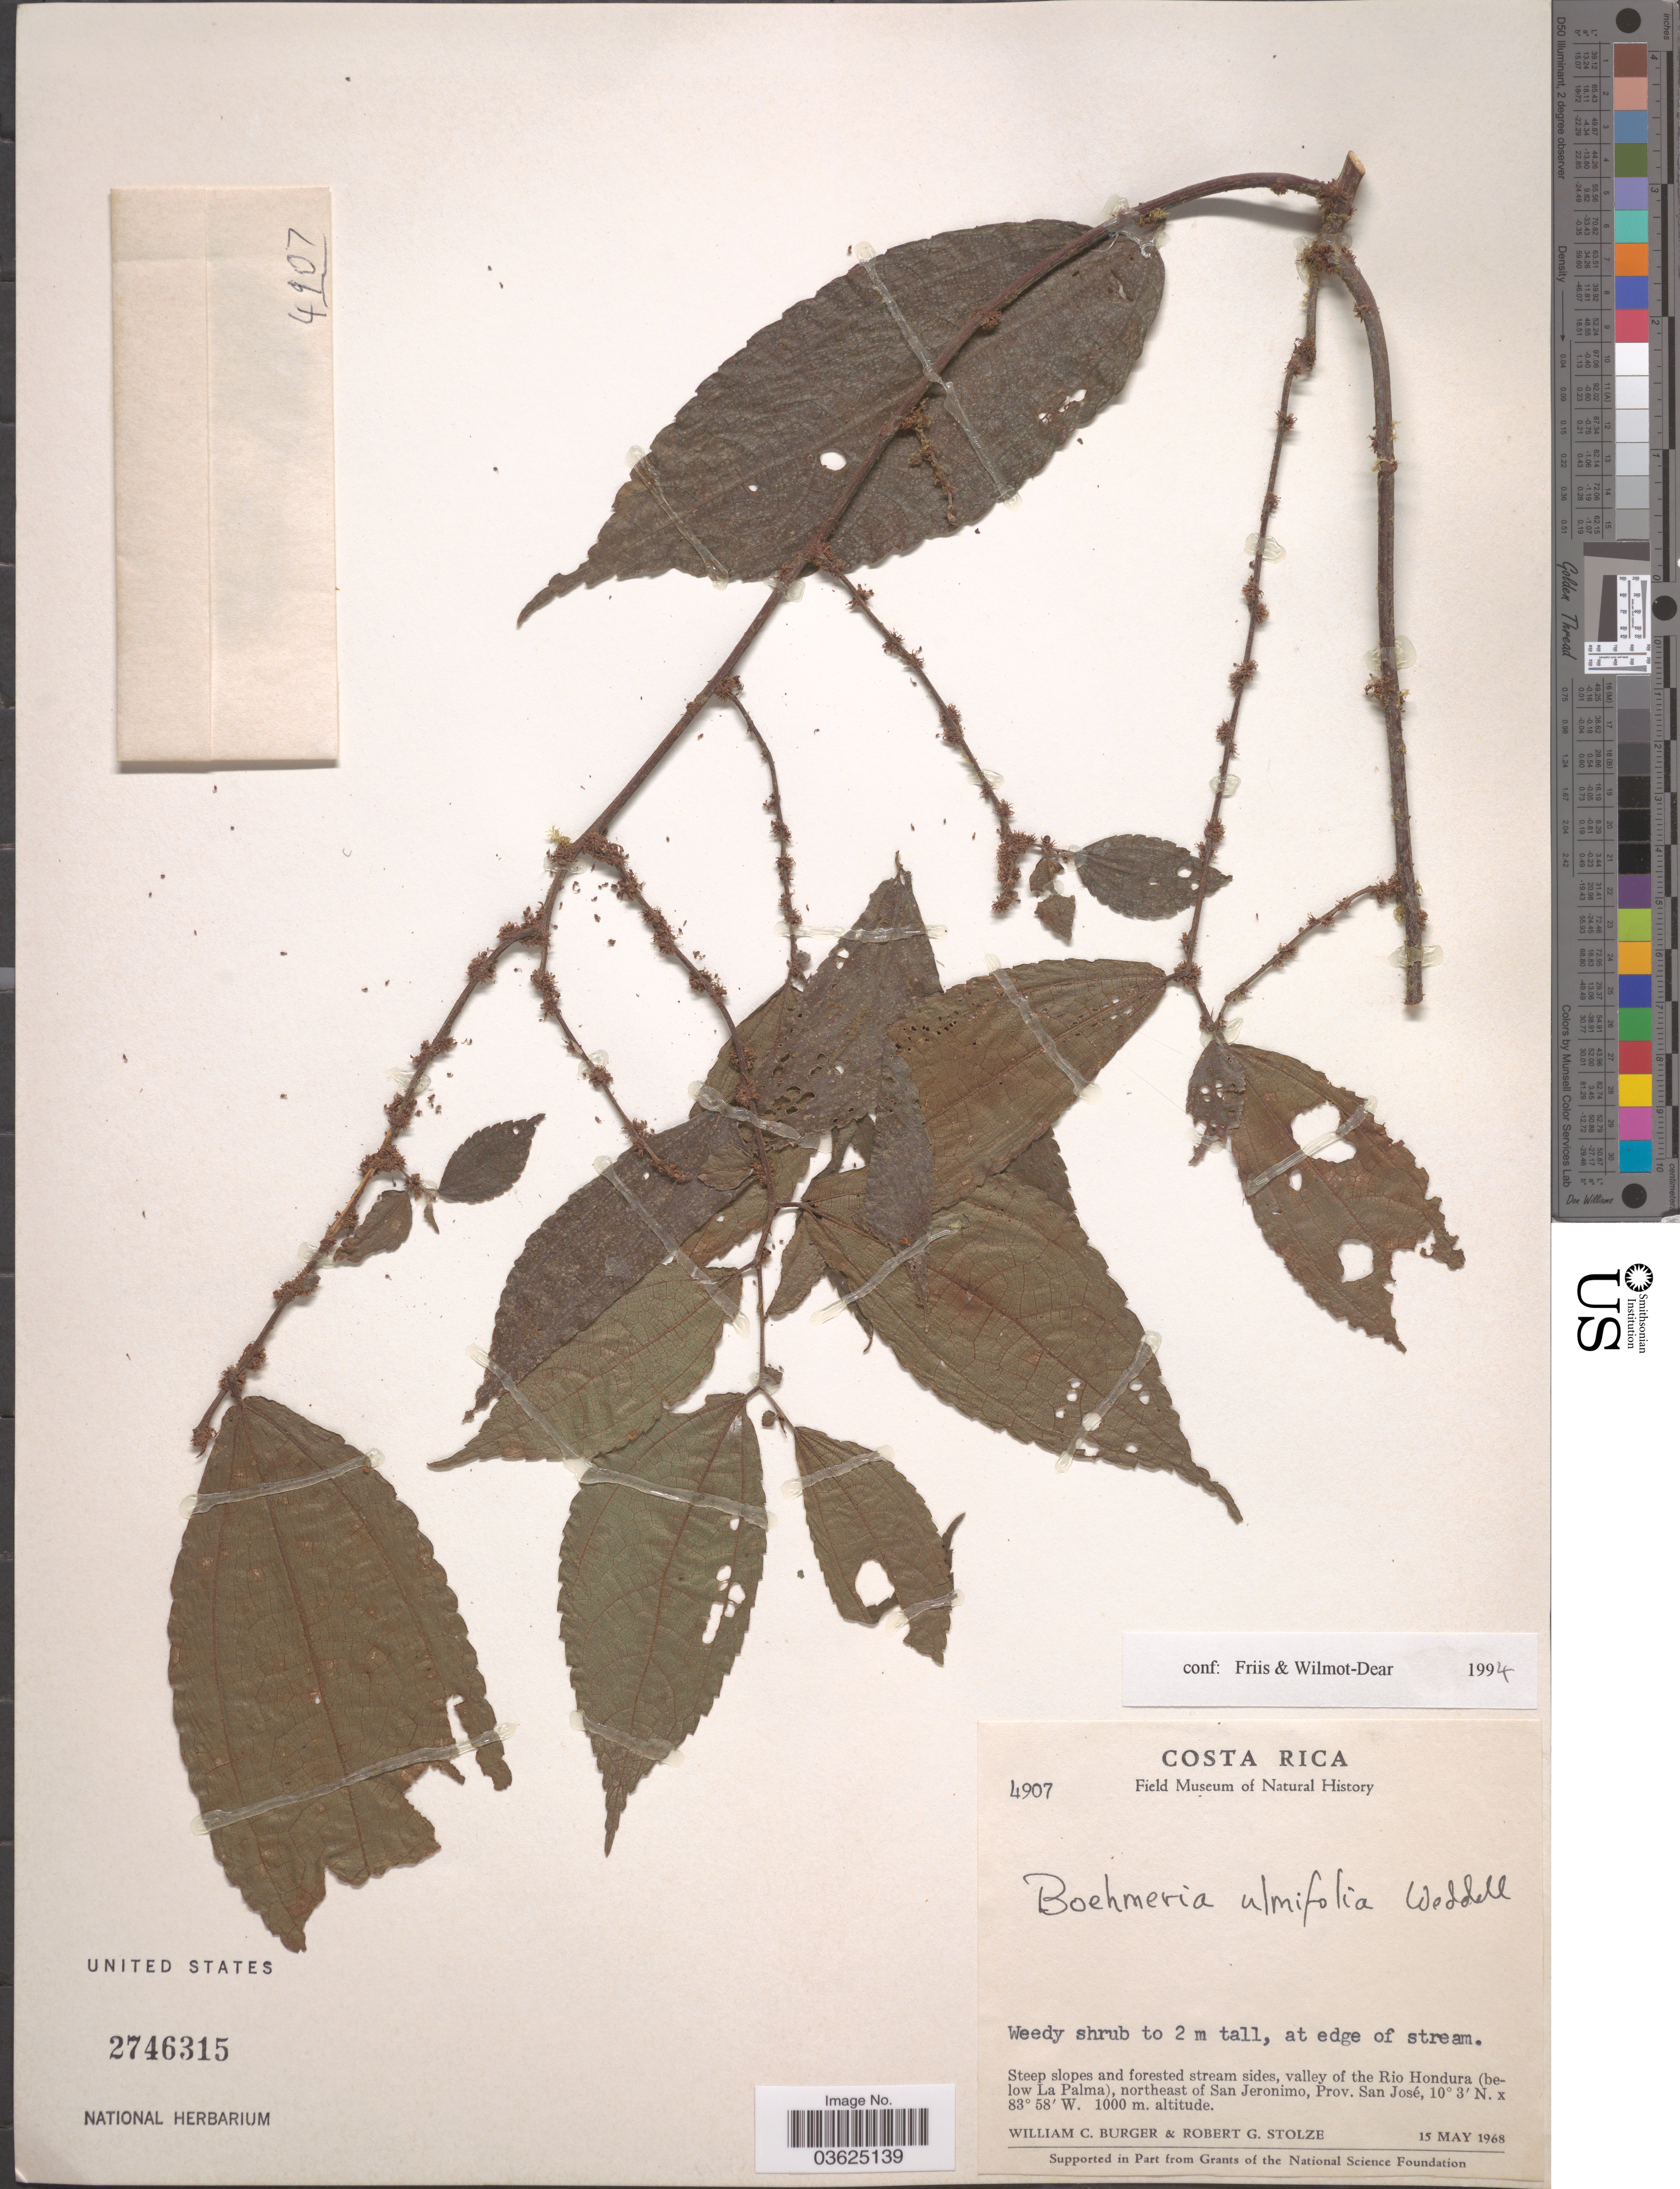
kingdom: Plantae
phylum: Tracheophyta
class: Magnoliopsida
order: Rosales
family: Urticaceae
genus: Boehmeria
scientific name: Boehmeria ulmifolia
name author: Wedd.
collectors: W. Burger & R. G. Stolze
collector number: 4907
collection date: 1968-05-15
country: Costa Rica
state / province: San José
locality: Steep slopes and forested stream sides, valley of the Rio Hondura (below La Palma), northeast of San Jeronimo.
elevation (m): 1000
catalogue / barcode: US 2746315